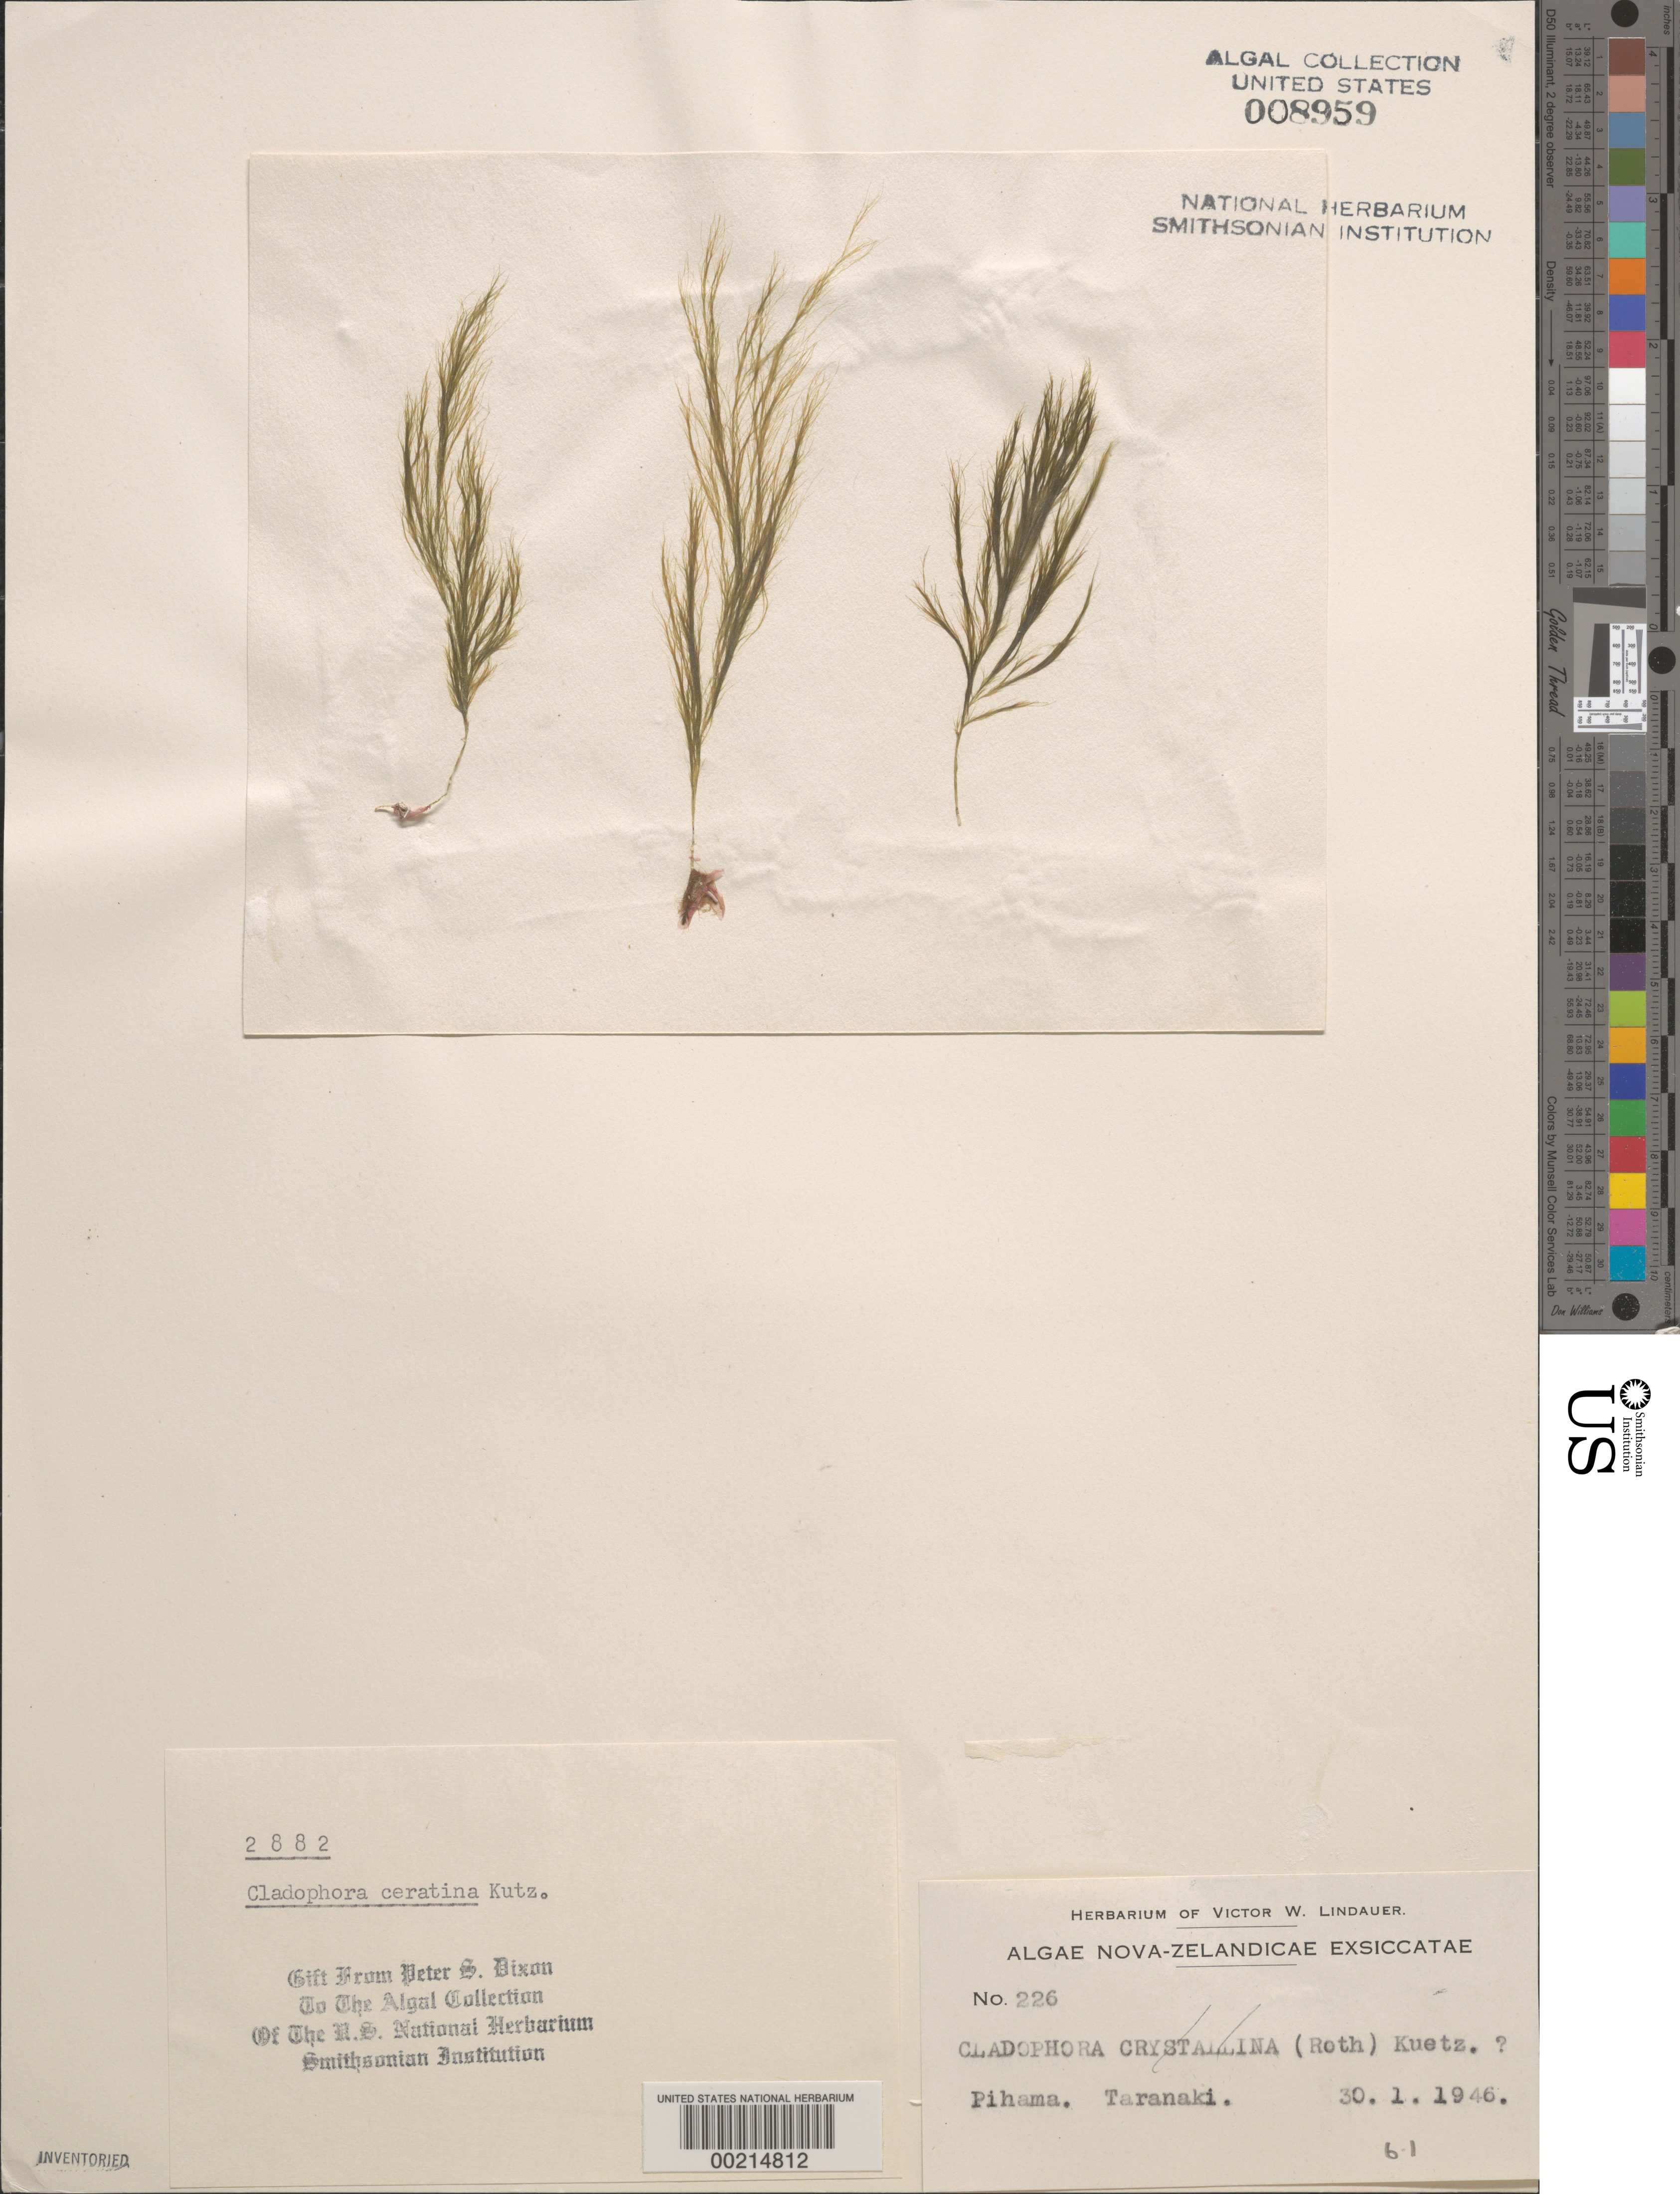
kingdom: Plantae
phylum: Chlorophyta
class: Ulvophyceae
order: Cladophorales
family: Cladophoraceae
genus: Cladophora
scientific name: Cladophora vagabunda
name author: (L.) C. Hoek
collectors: V. Lindauer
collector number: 226 & PSD 2882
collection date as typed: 30 Jan 1946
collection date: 1946-01-30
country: New Zealand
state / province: Taranaki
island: North Island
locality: Pihama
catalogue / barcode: US 8959